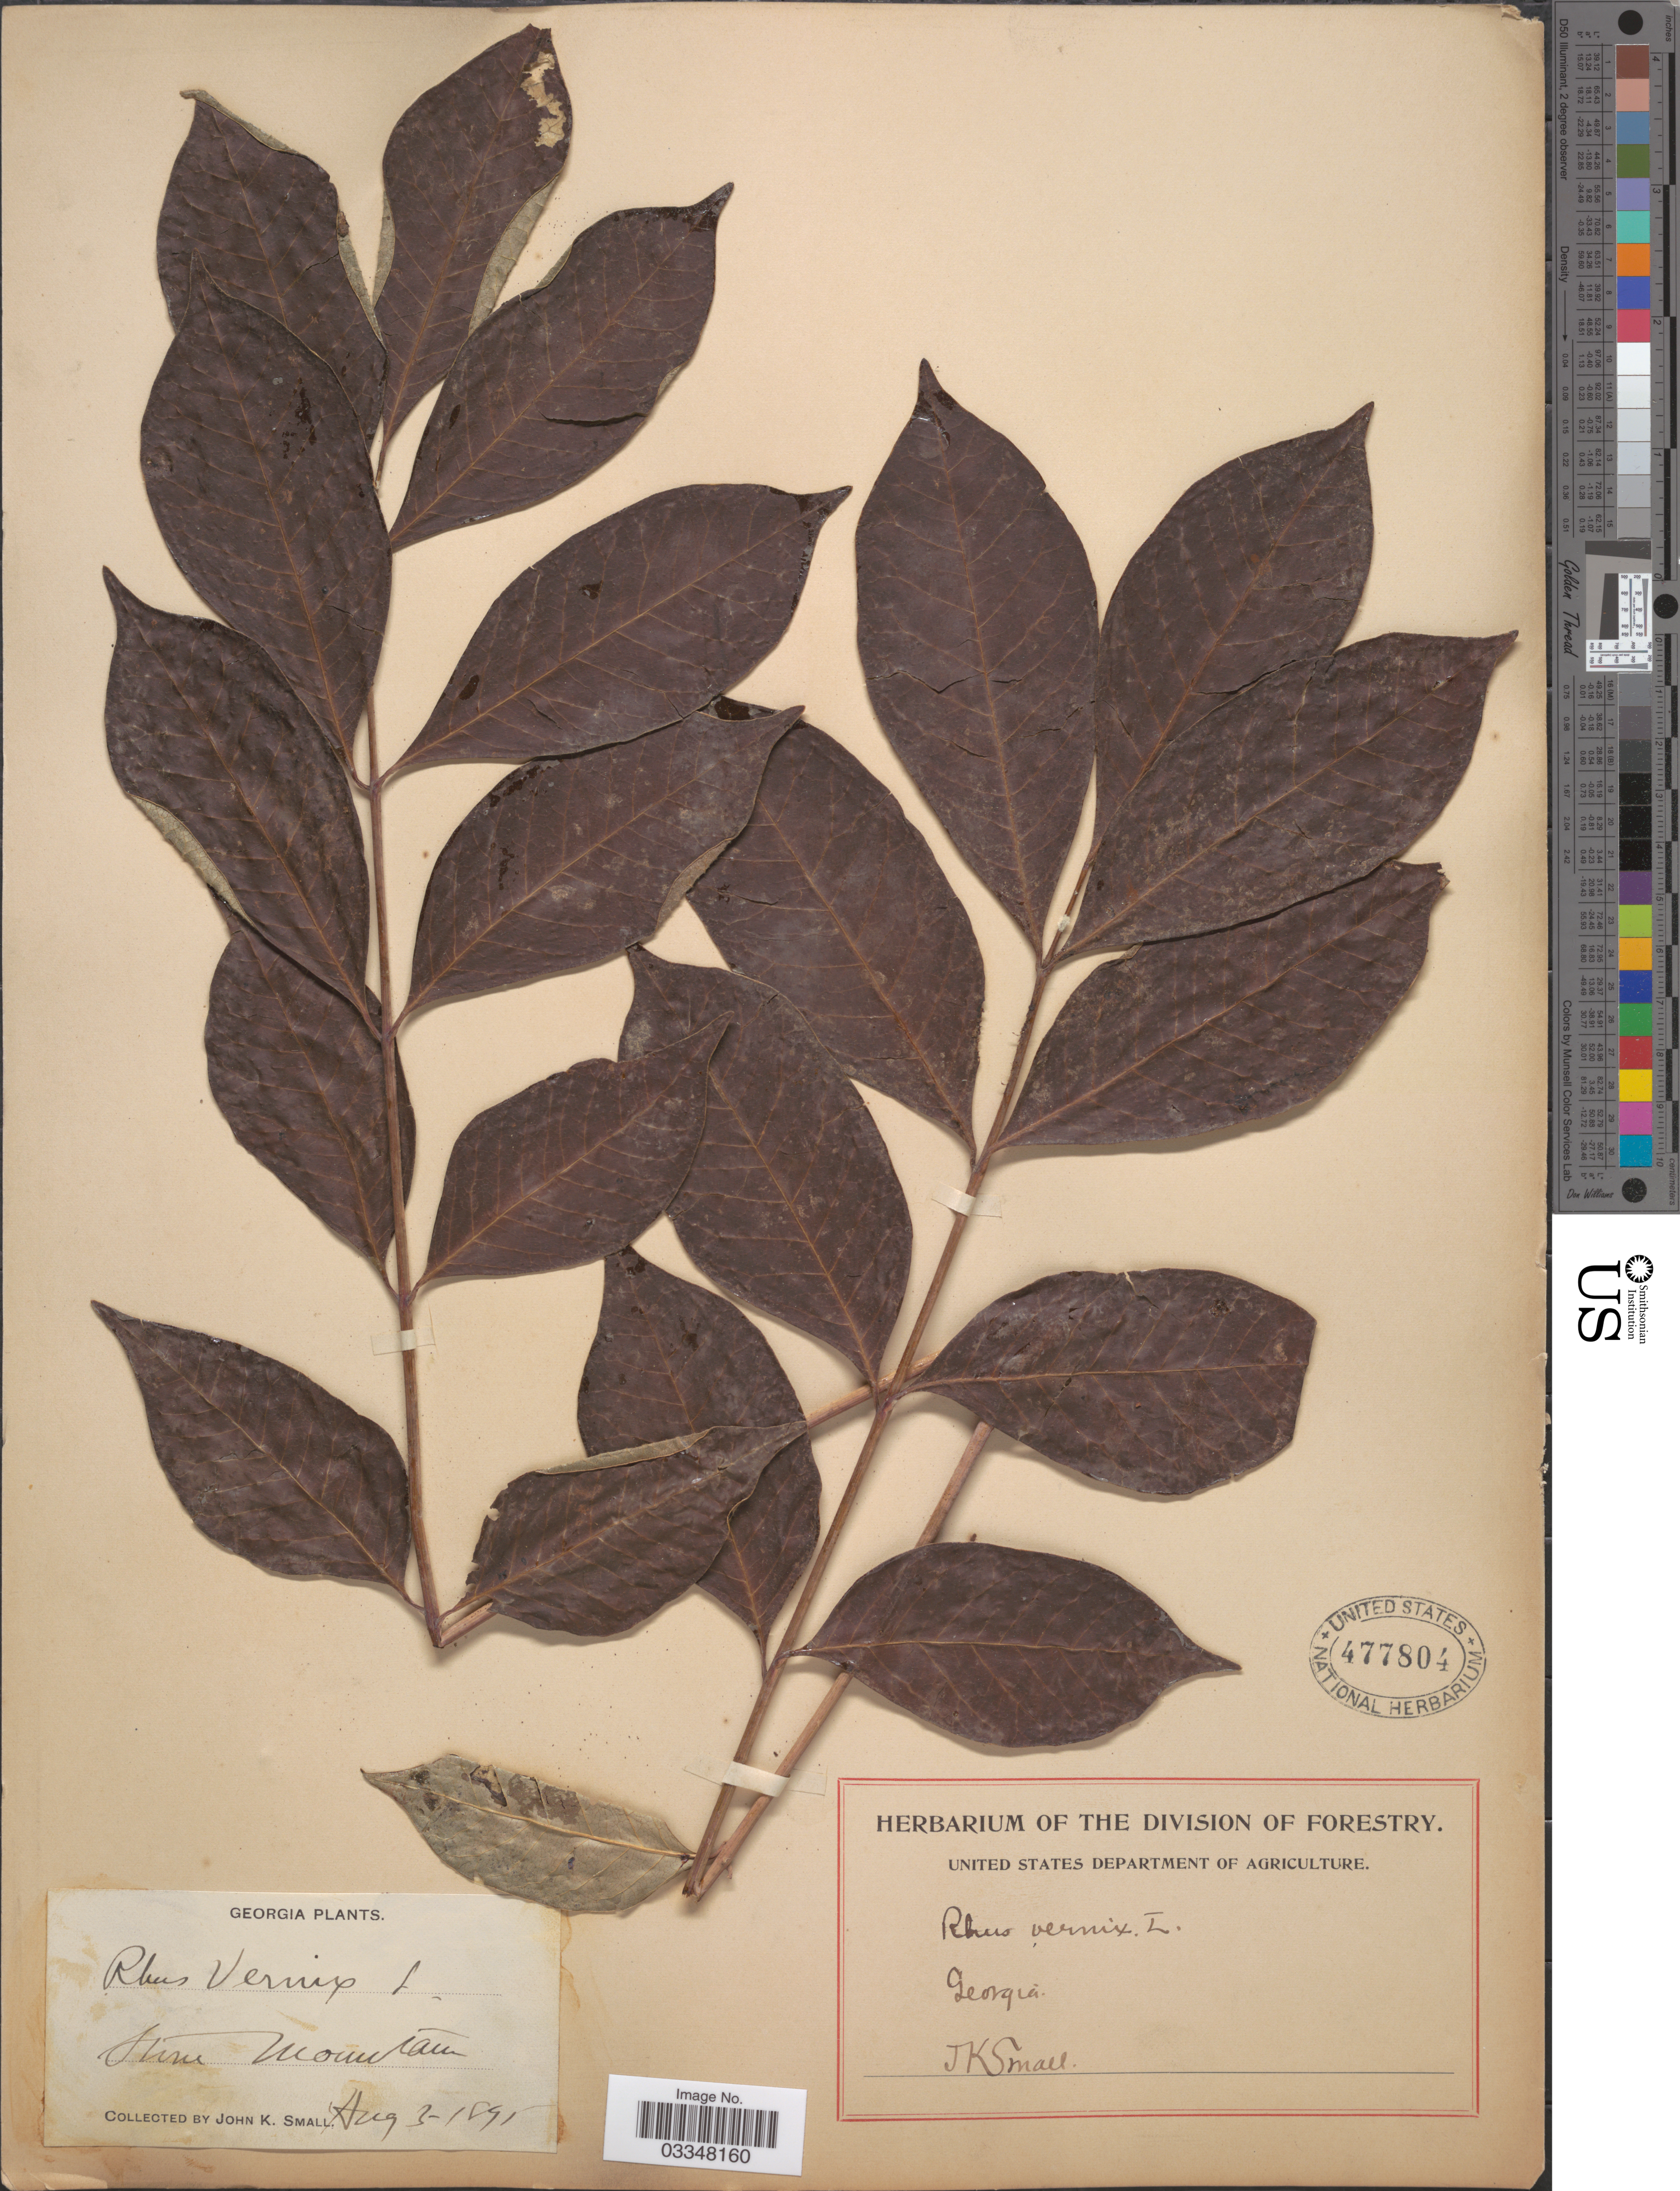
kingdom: Plantae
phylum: Tracheophyta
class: Magnoliopsida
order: Sapindales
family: Anacardiaceae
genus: Toxicodendron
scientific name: Toxicodendron vernix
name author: (L.) Kuntze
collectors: J. K. Small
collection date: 1895-08-03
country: United States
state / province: Georgia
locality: Stone Mountain.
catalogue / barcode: US 477804